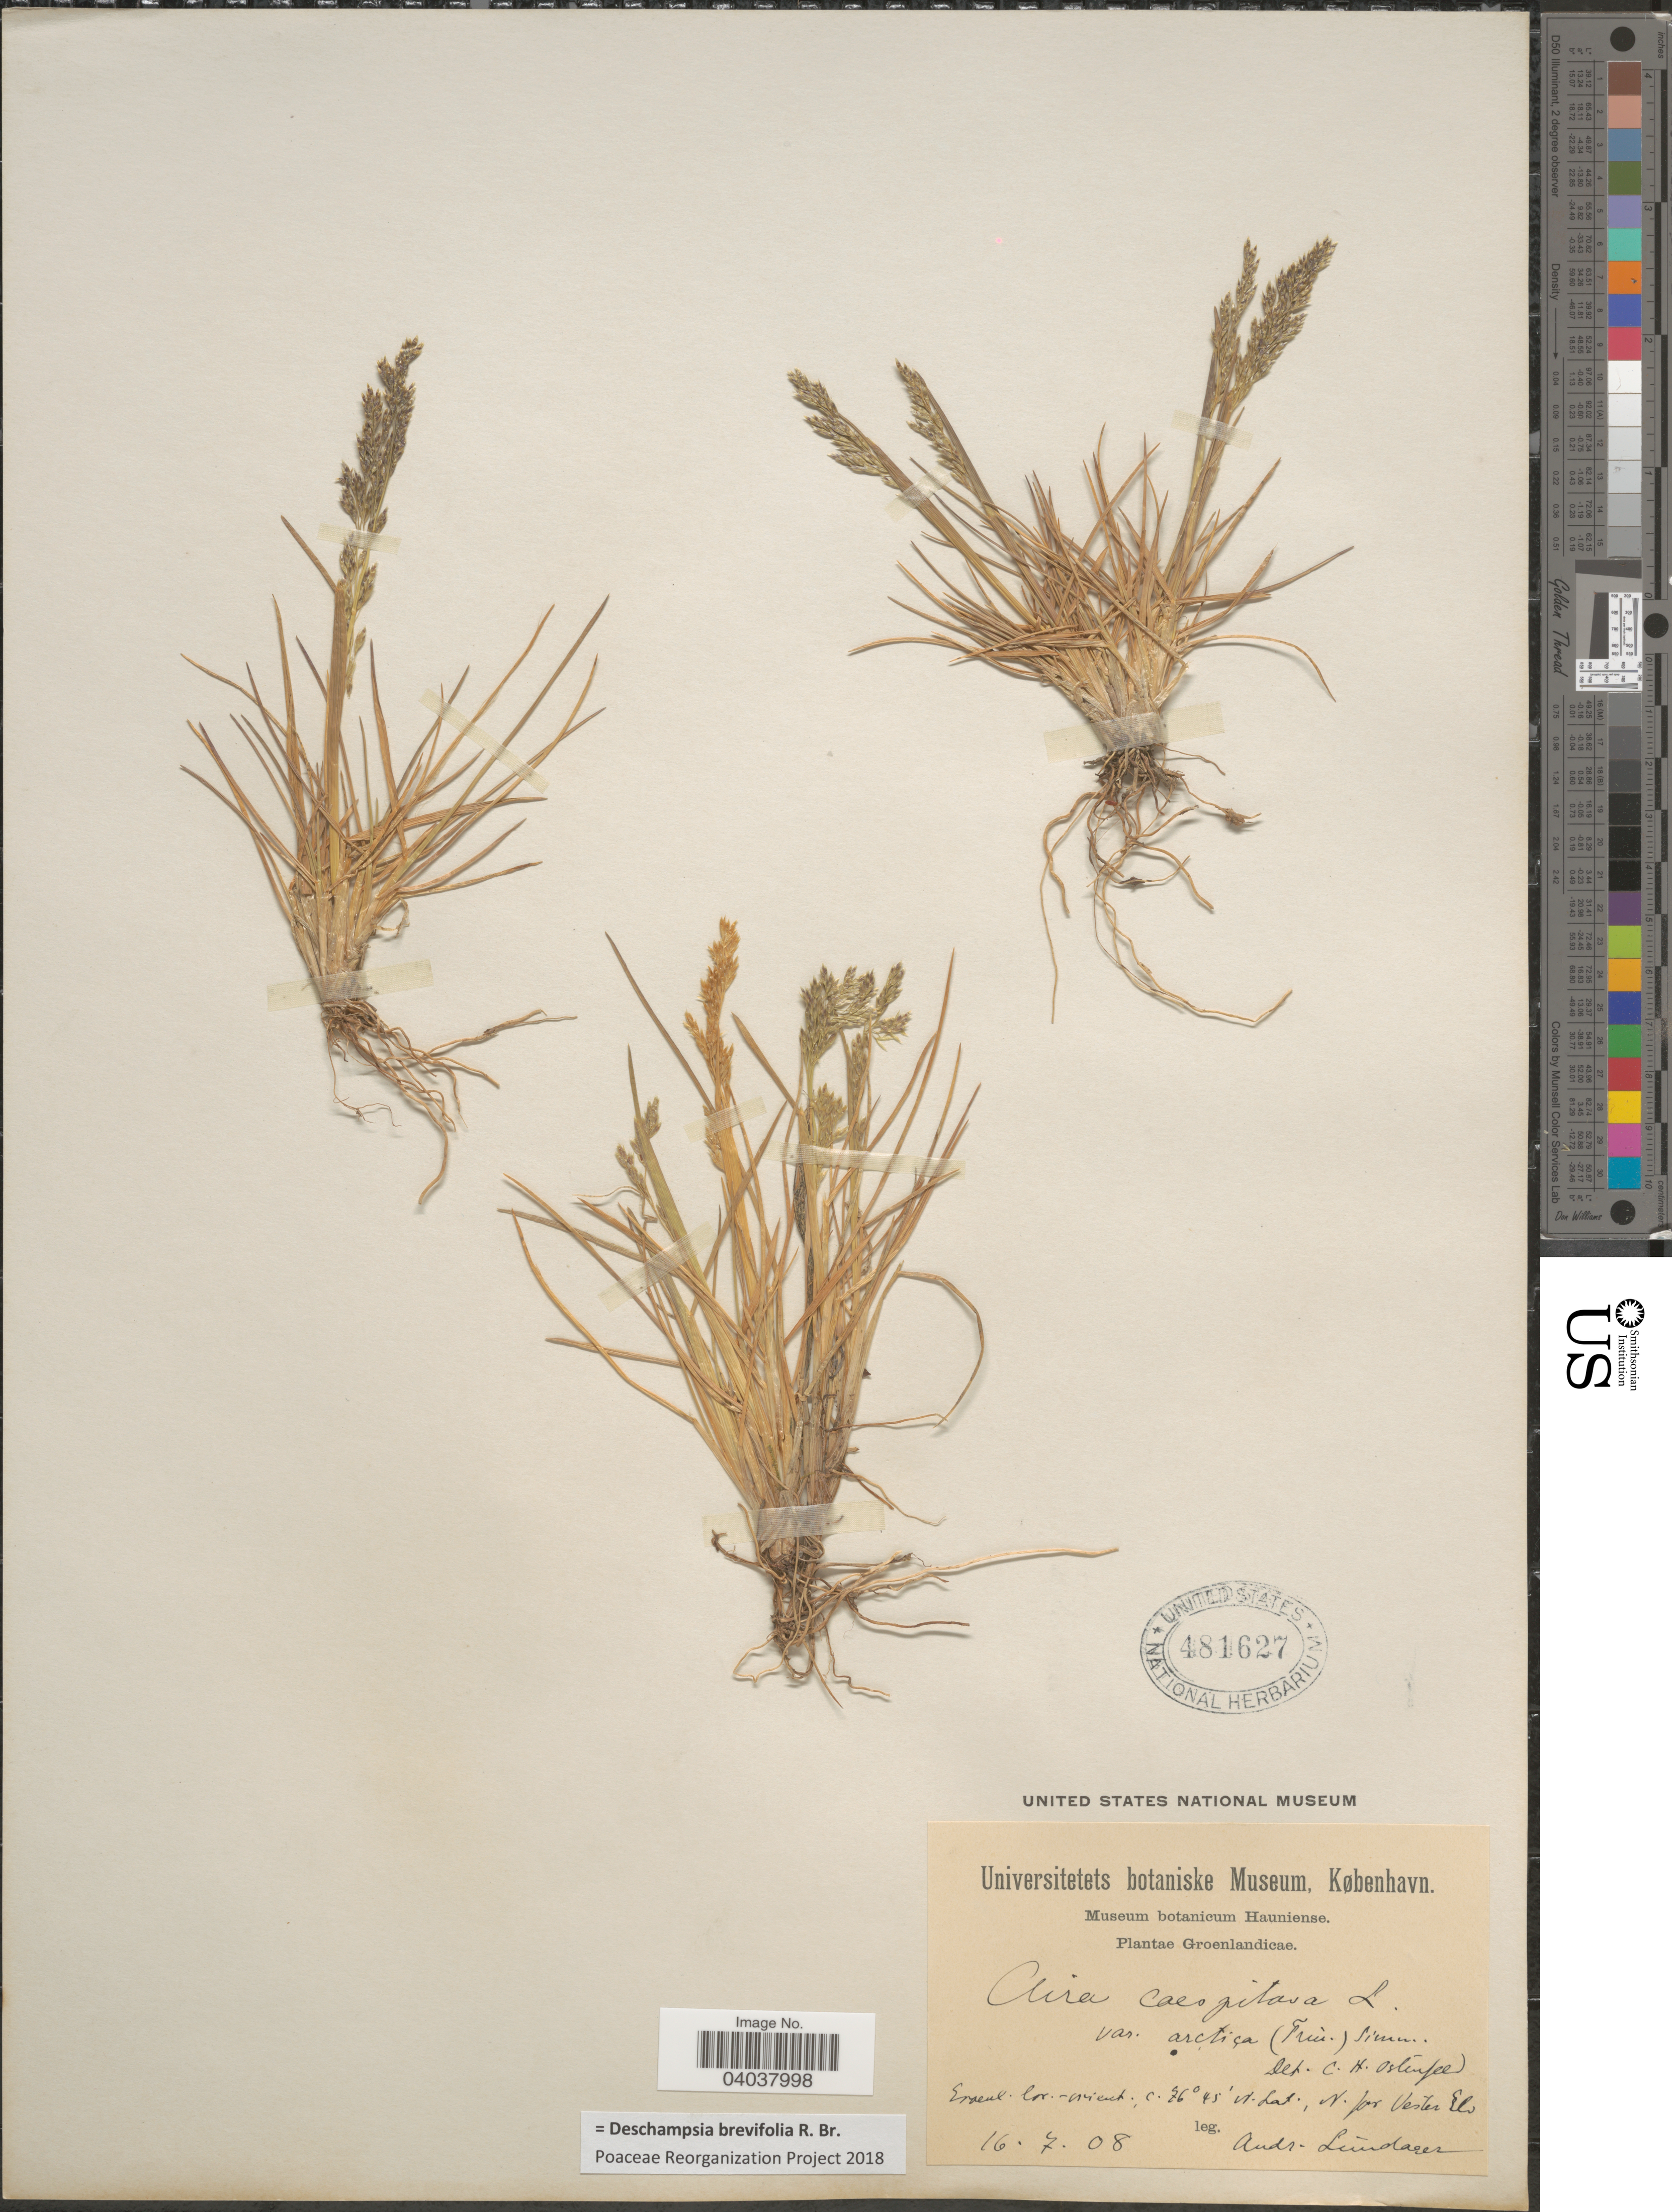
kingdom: Plantae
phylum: Tracheophyta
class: Liliopsida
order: Poales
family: Poaceae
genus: Deschampsia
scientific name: Deschampsia brevifolia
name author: R. Br. in Parry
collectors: A. Lundager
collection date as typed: Transcribed d/m/y: 16/7/8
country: Greenland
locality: Groenlandicae. Groenl. bor. orient, N. pr Vester Ilu.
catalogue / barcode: US 481627